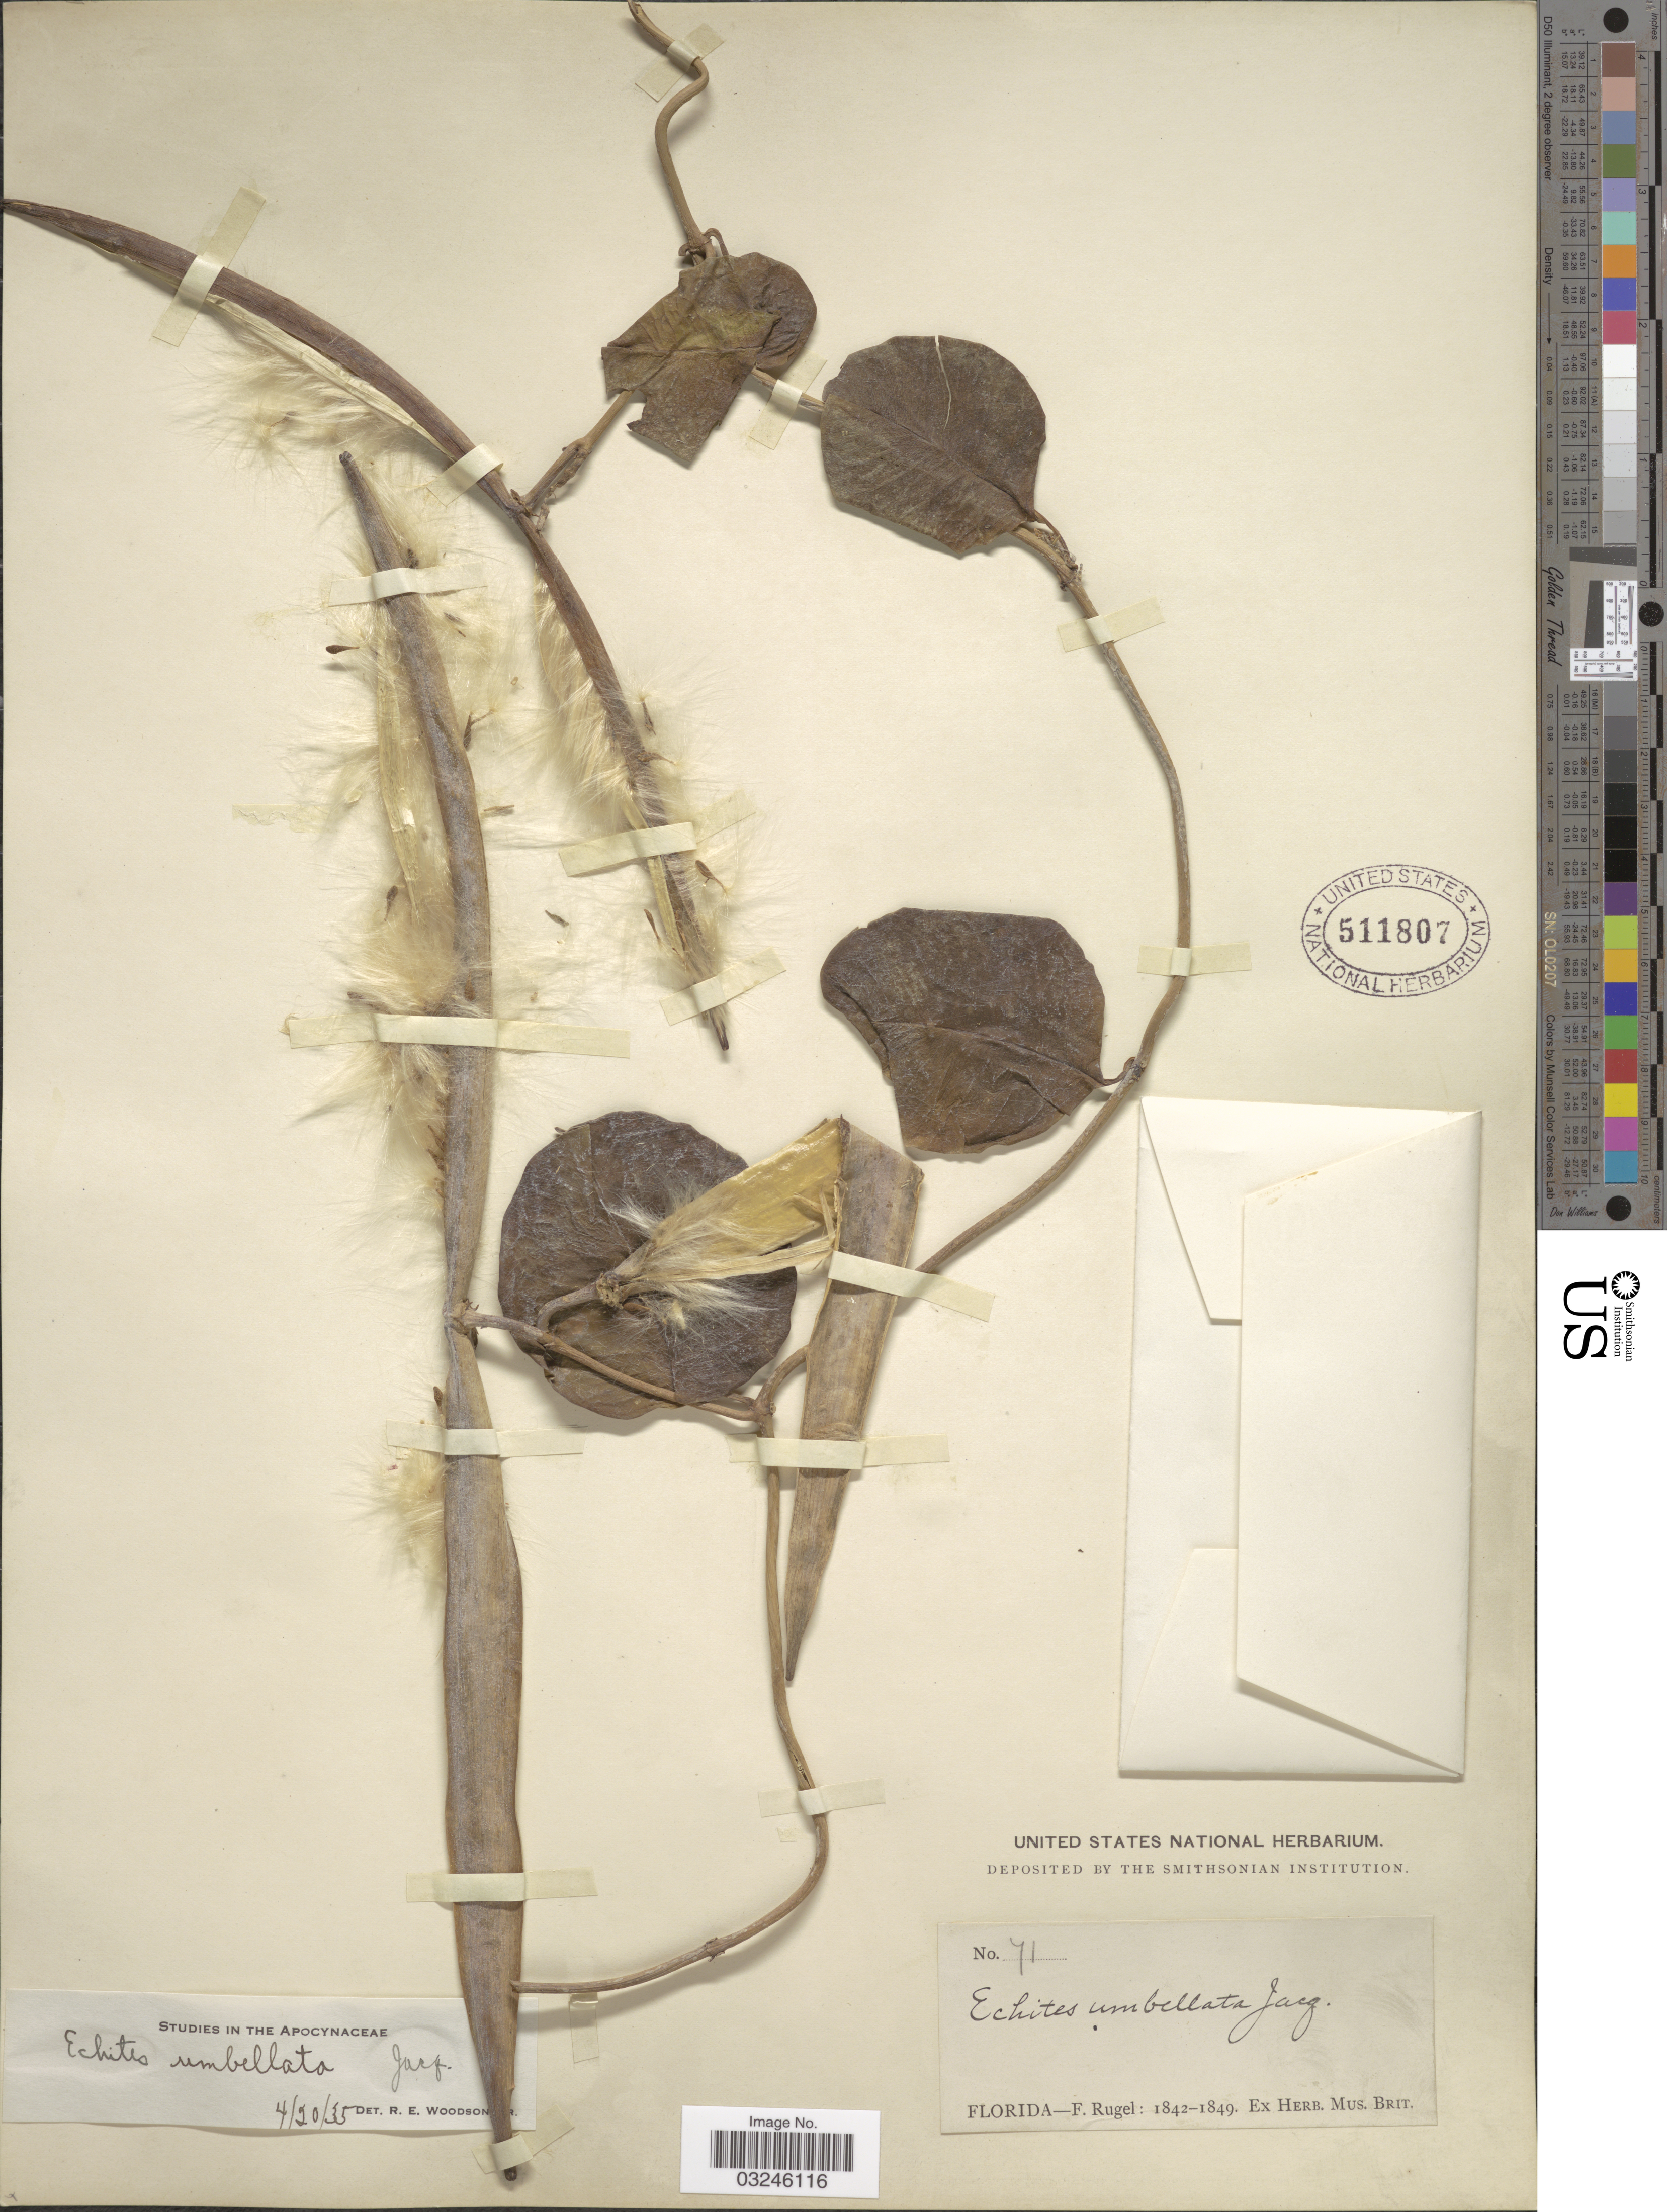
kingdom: Plantae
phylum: Tracheophyta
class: Magnoliopsida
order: Gentianales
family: Apocynaceae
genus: Echites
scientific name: Echites umbellatus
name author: Jacq.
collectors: F. Rugel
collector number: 71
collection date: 1842/1849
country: United States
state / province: Florida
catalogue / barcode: US 511807